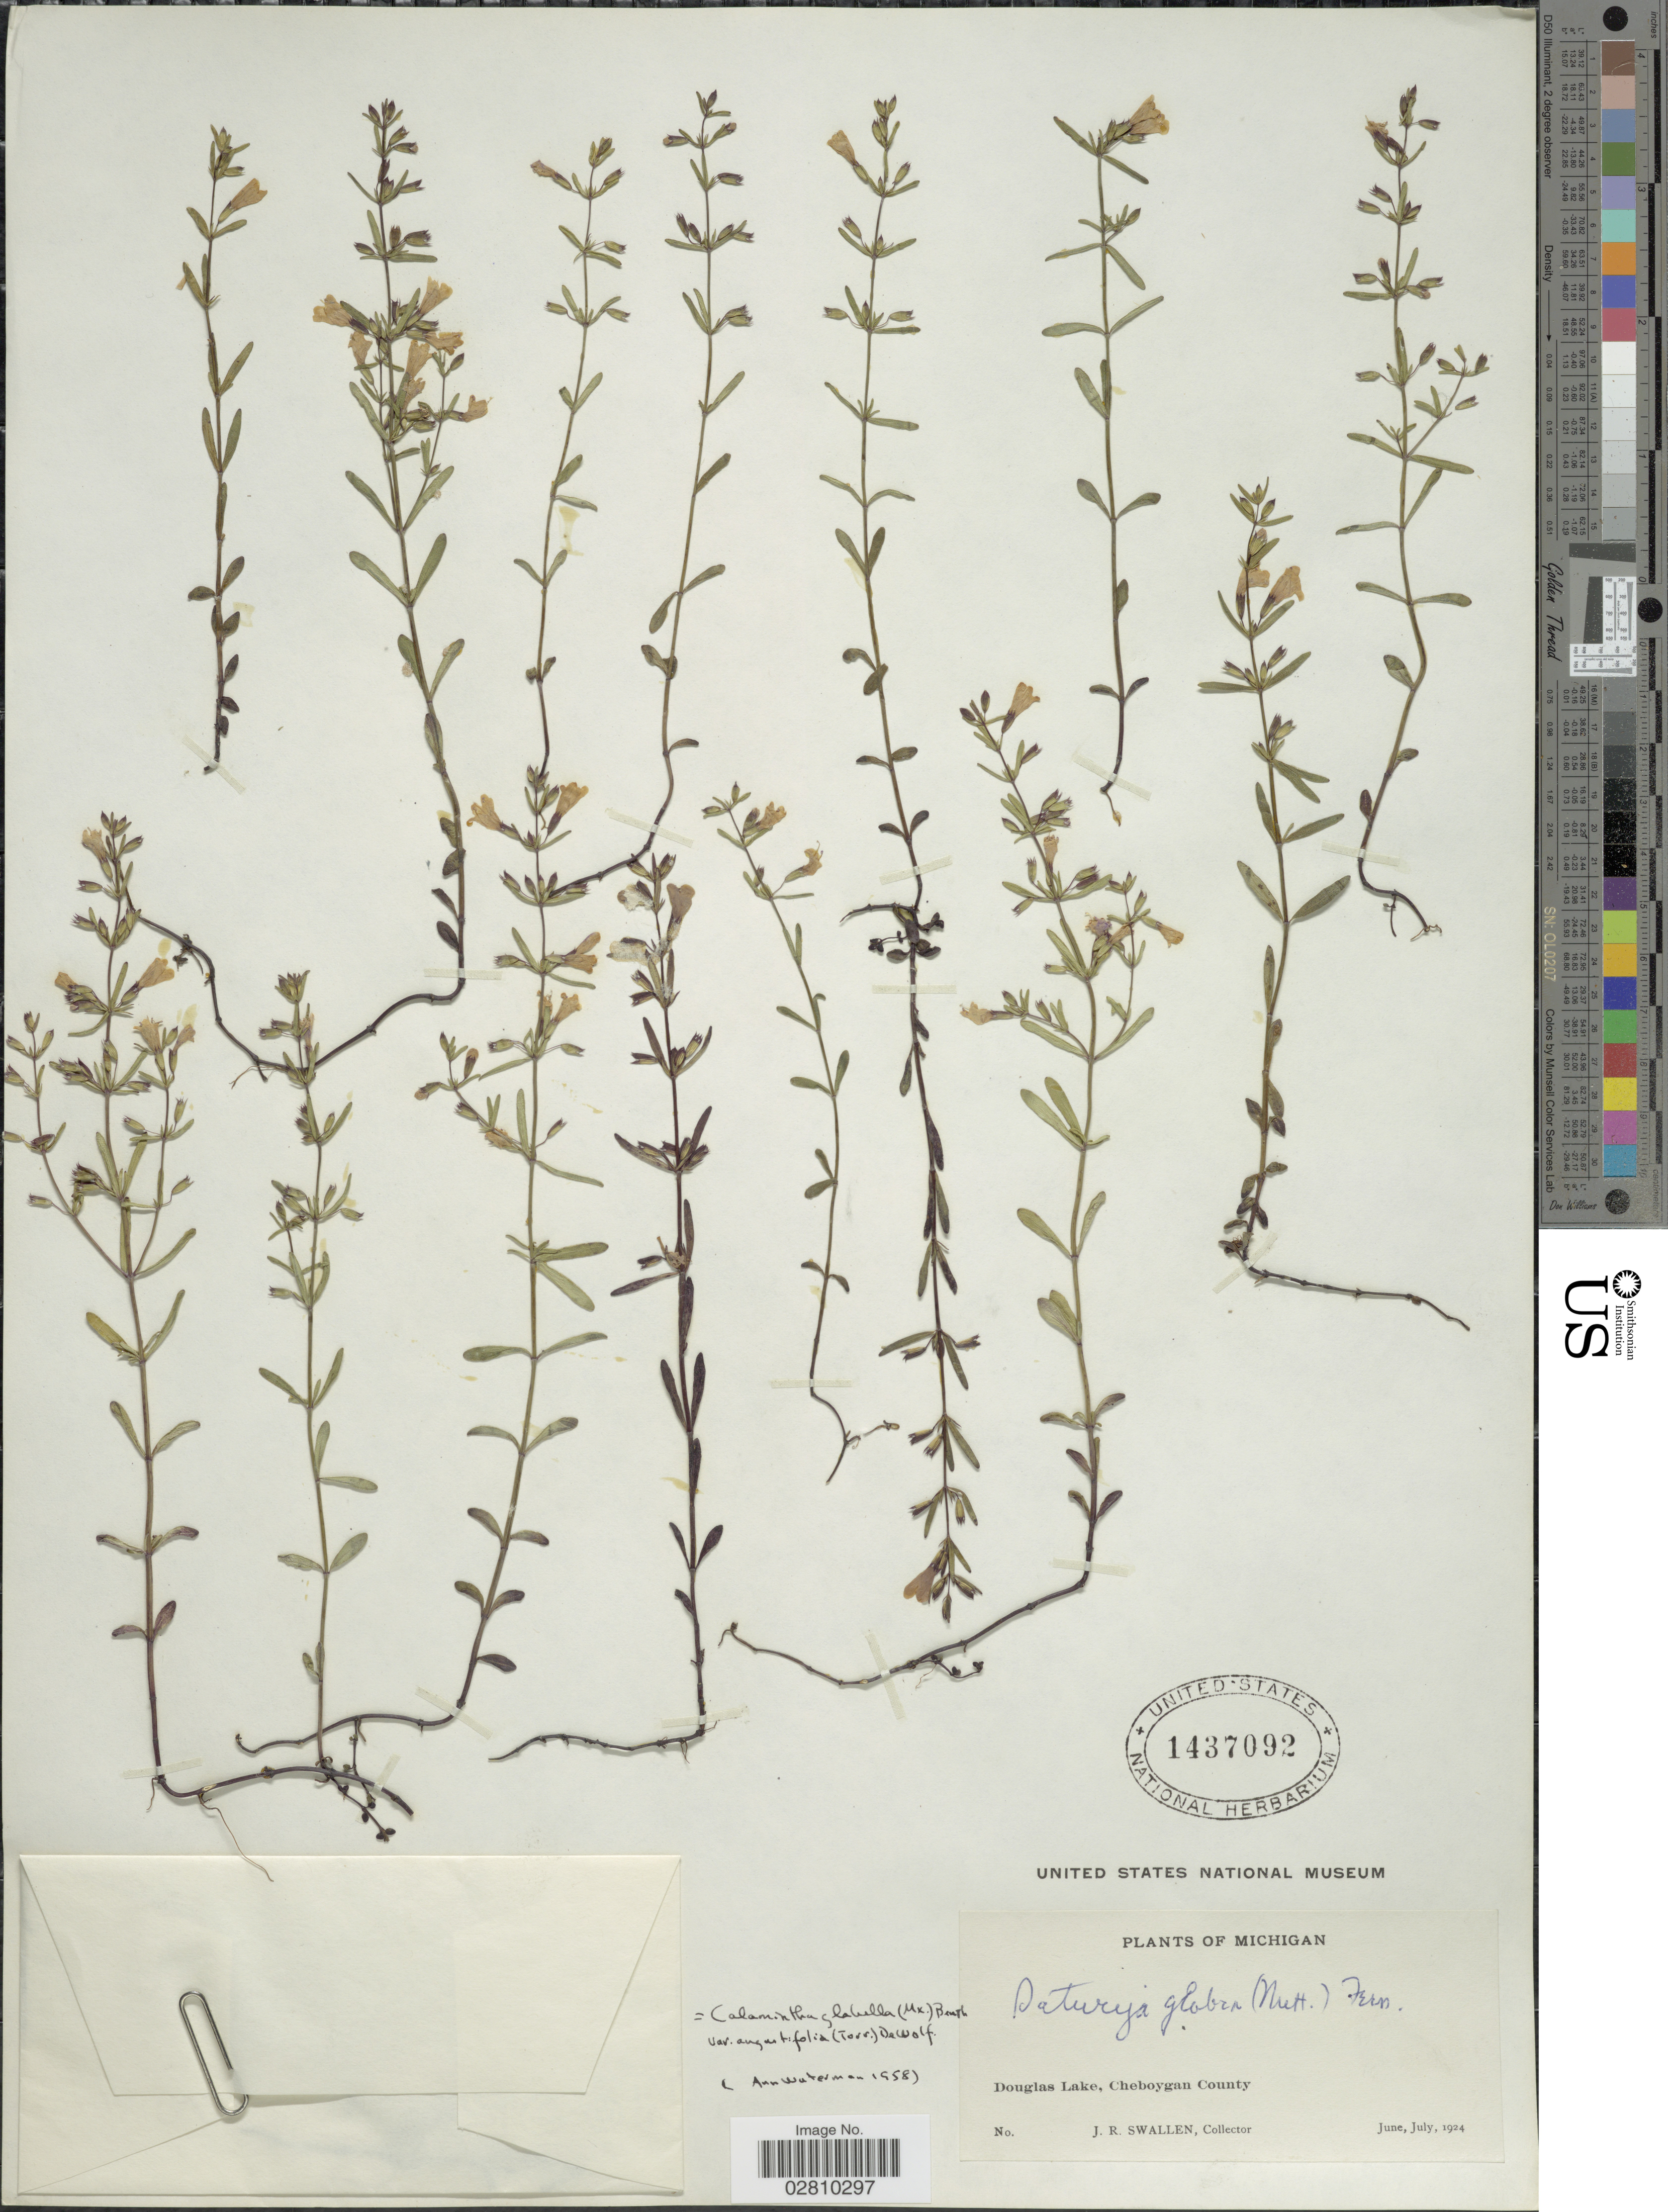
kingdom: Plantae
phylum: Tracheophyta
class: Magnoliopsida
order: Lamiales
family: Lamiaceae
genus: Clinopodium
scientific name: Clinopodium glabrum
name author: (Nutt.) Kuntze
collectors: J. R. Swallen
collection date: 1924-06/1924-07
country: United States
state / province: Michigan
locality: Douglas Lake, Cheboygan County.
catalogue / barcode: US 1437092